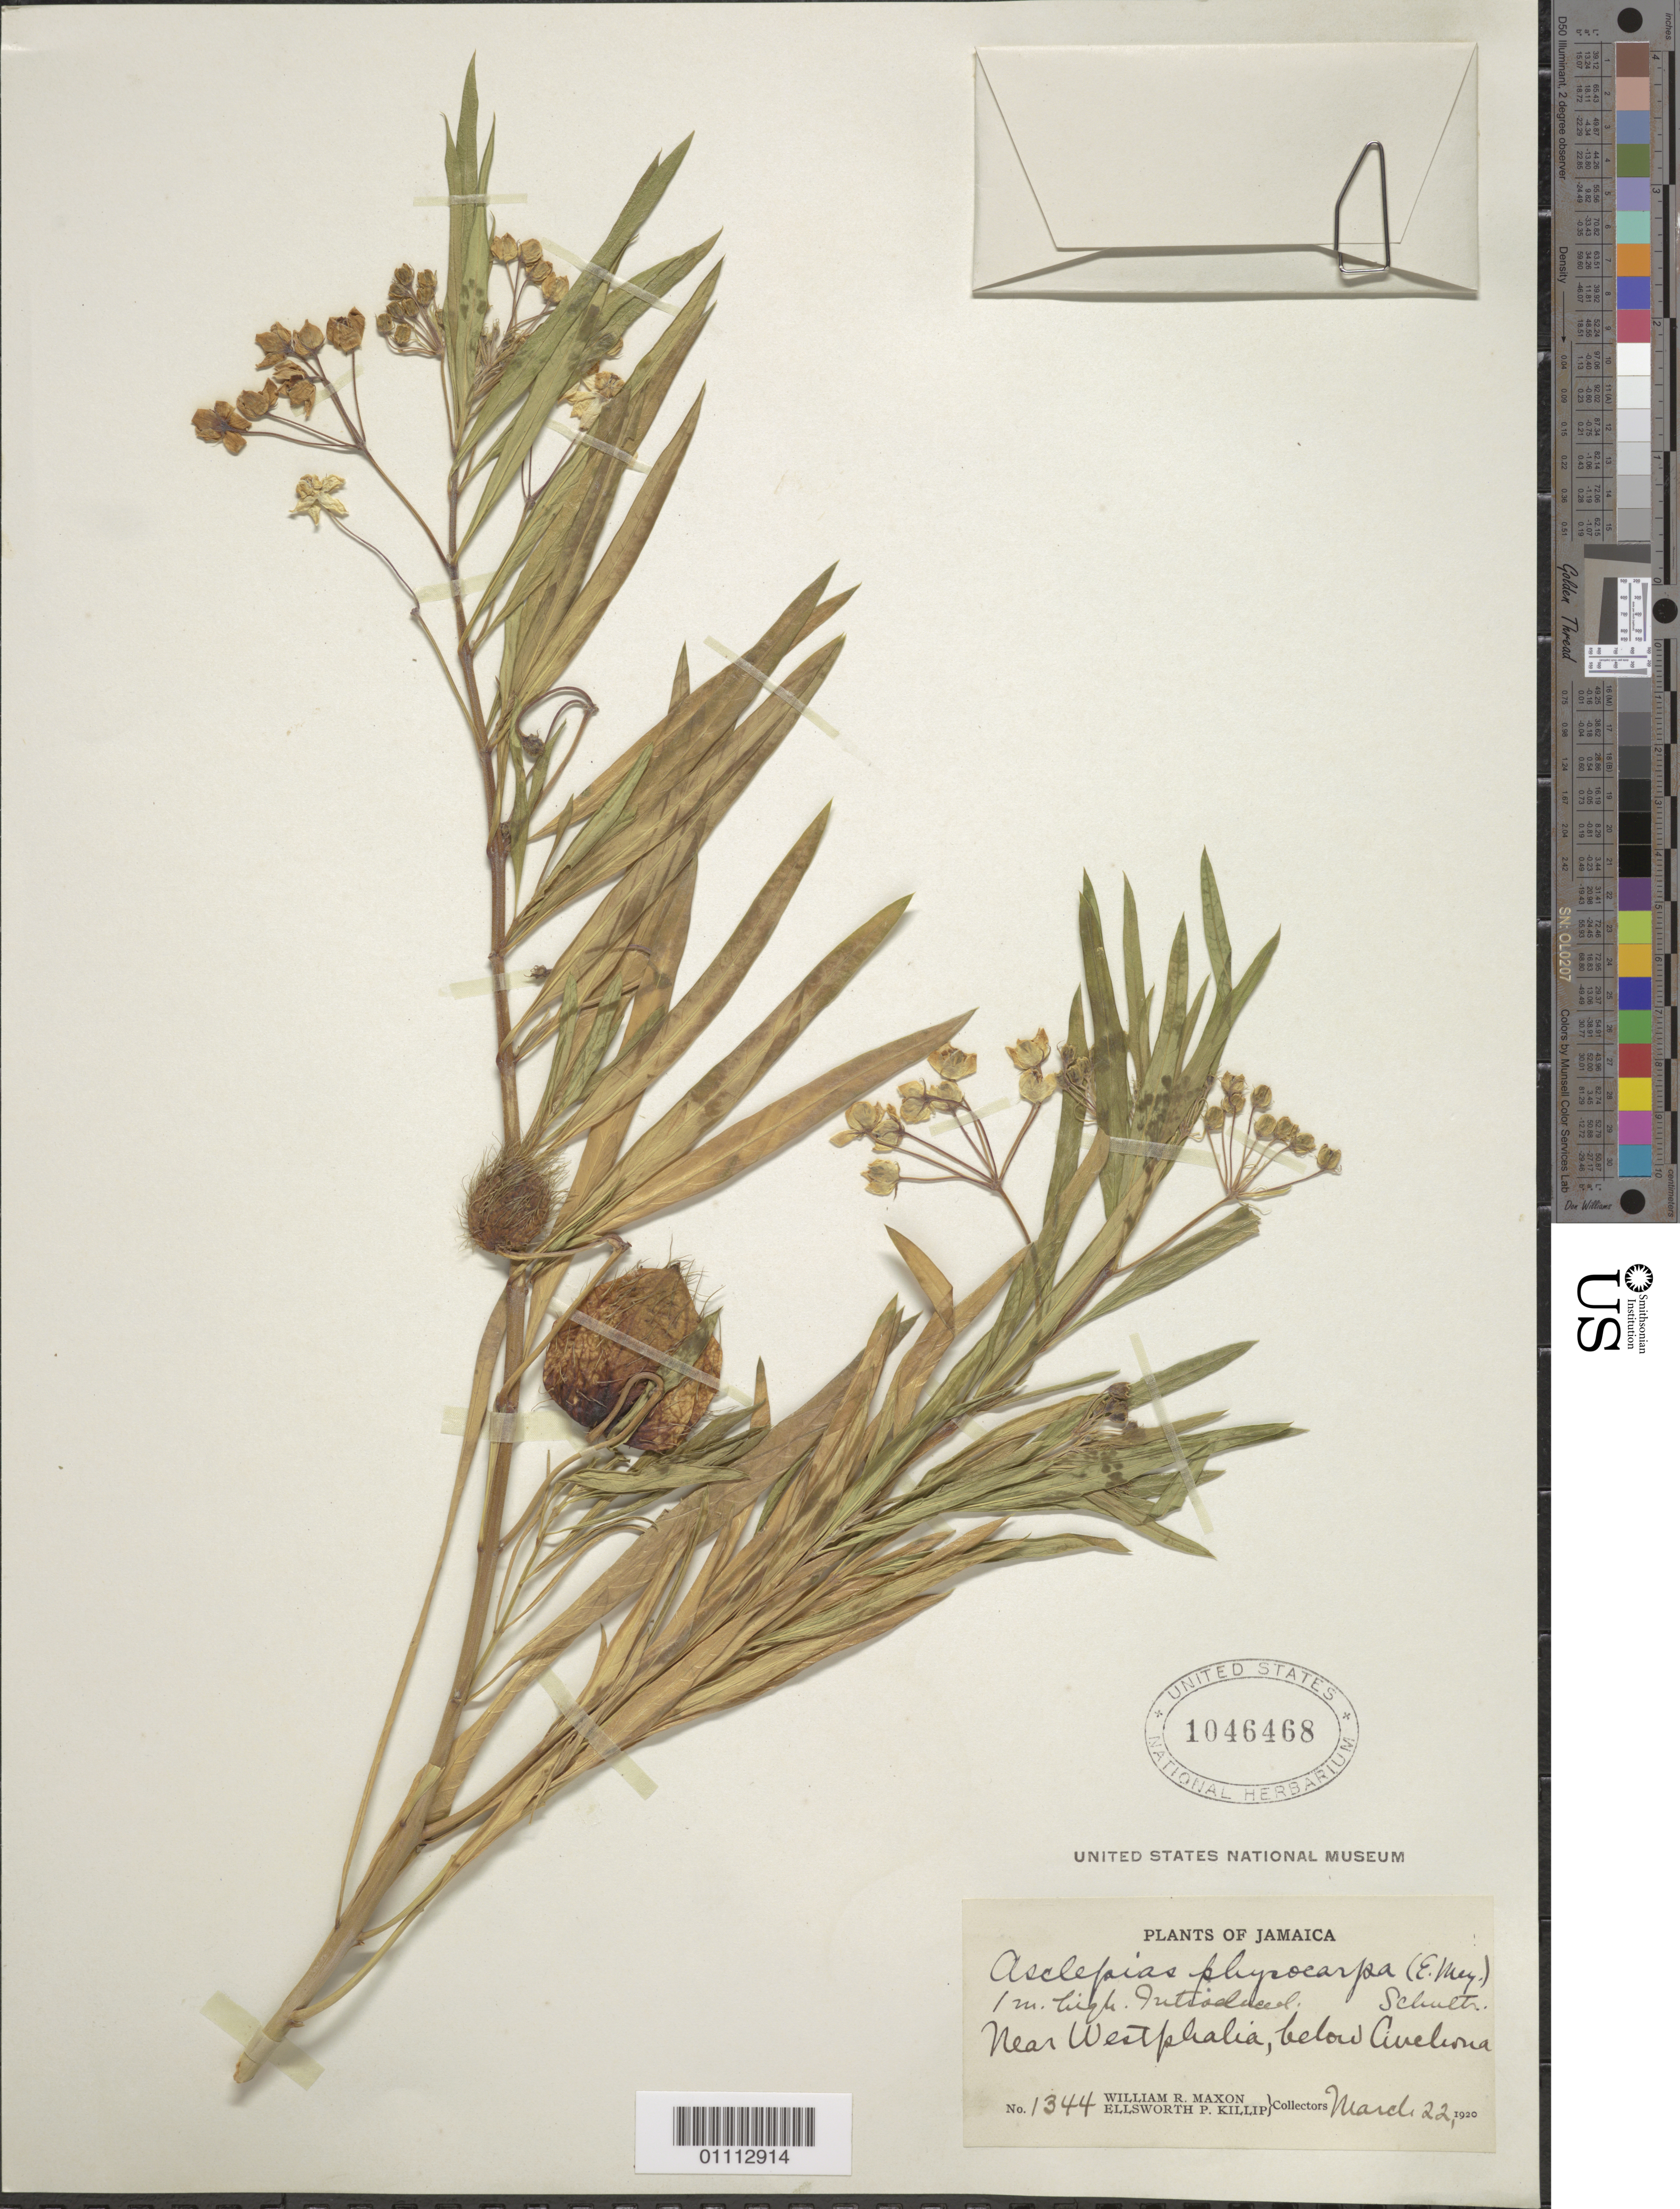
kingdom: Plantae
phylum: Tracheophyta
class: Magnoliopsida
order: Gentianales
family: Apocynaceae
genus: Asclepias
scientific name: Asclepias physocarpa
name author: (E. Mey.) Schltr.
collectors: W. R. Maxon & E. P. Killip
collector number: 1344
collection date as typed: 22 Mar 1920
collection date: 1920-03-22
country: Jamaica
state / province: Saint Andrew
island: Jamaica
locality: Near Westphalia, below Cinchona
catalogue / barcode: US 1046468